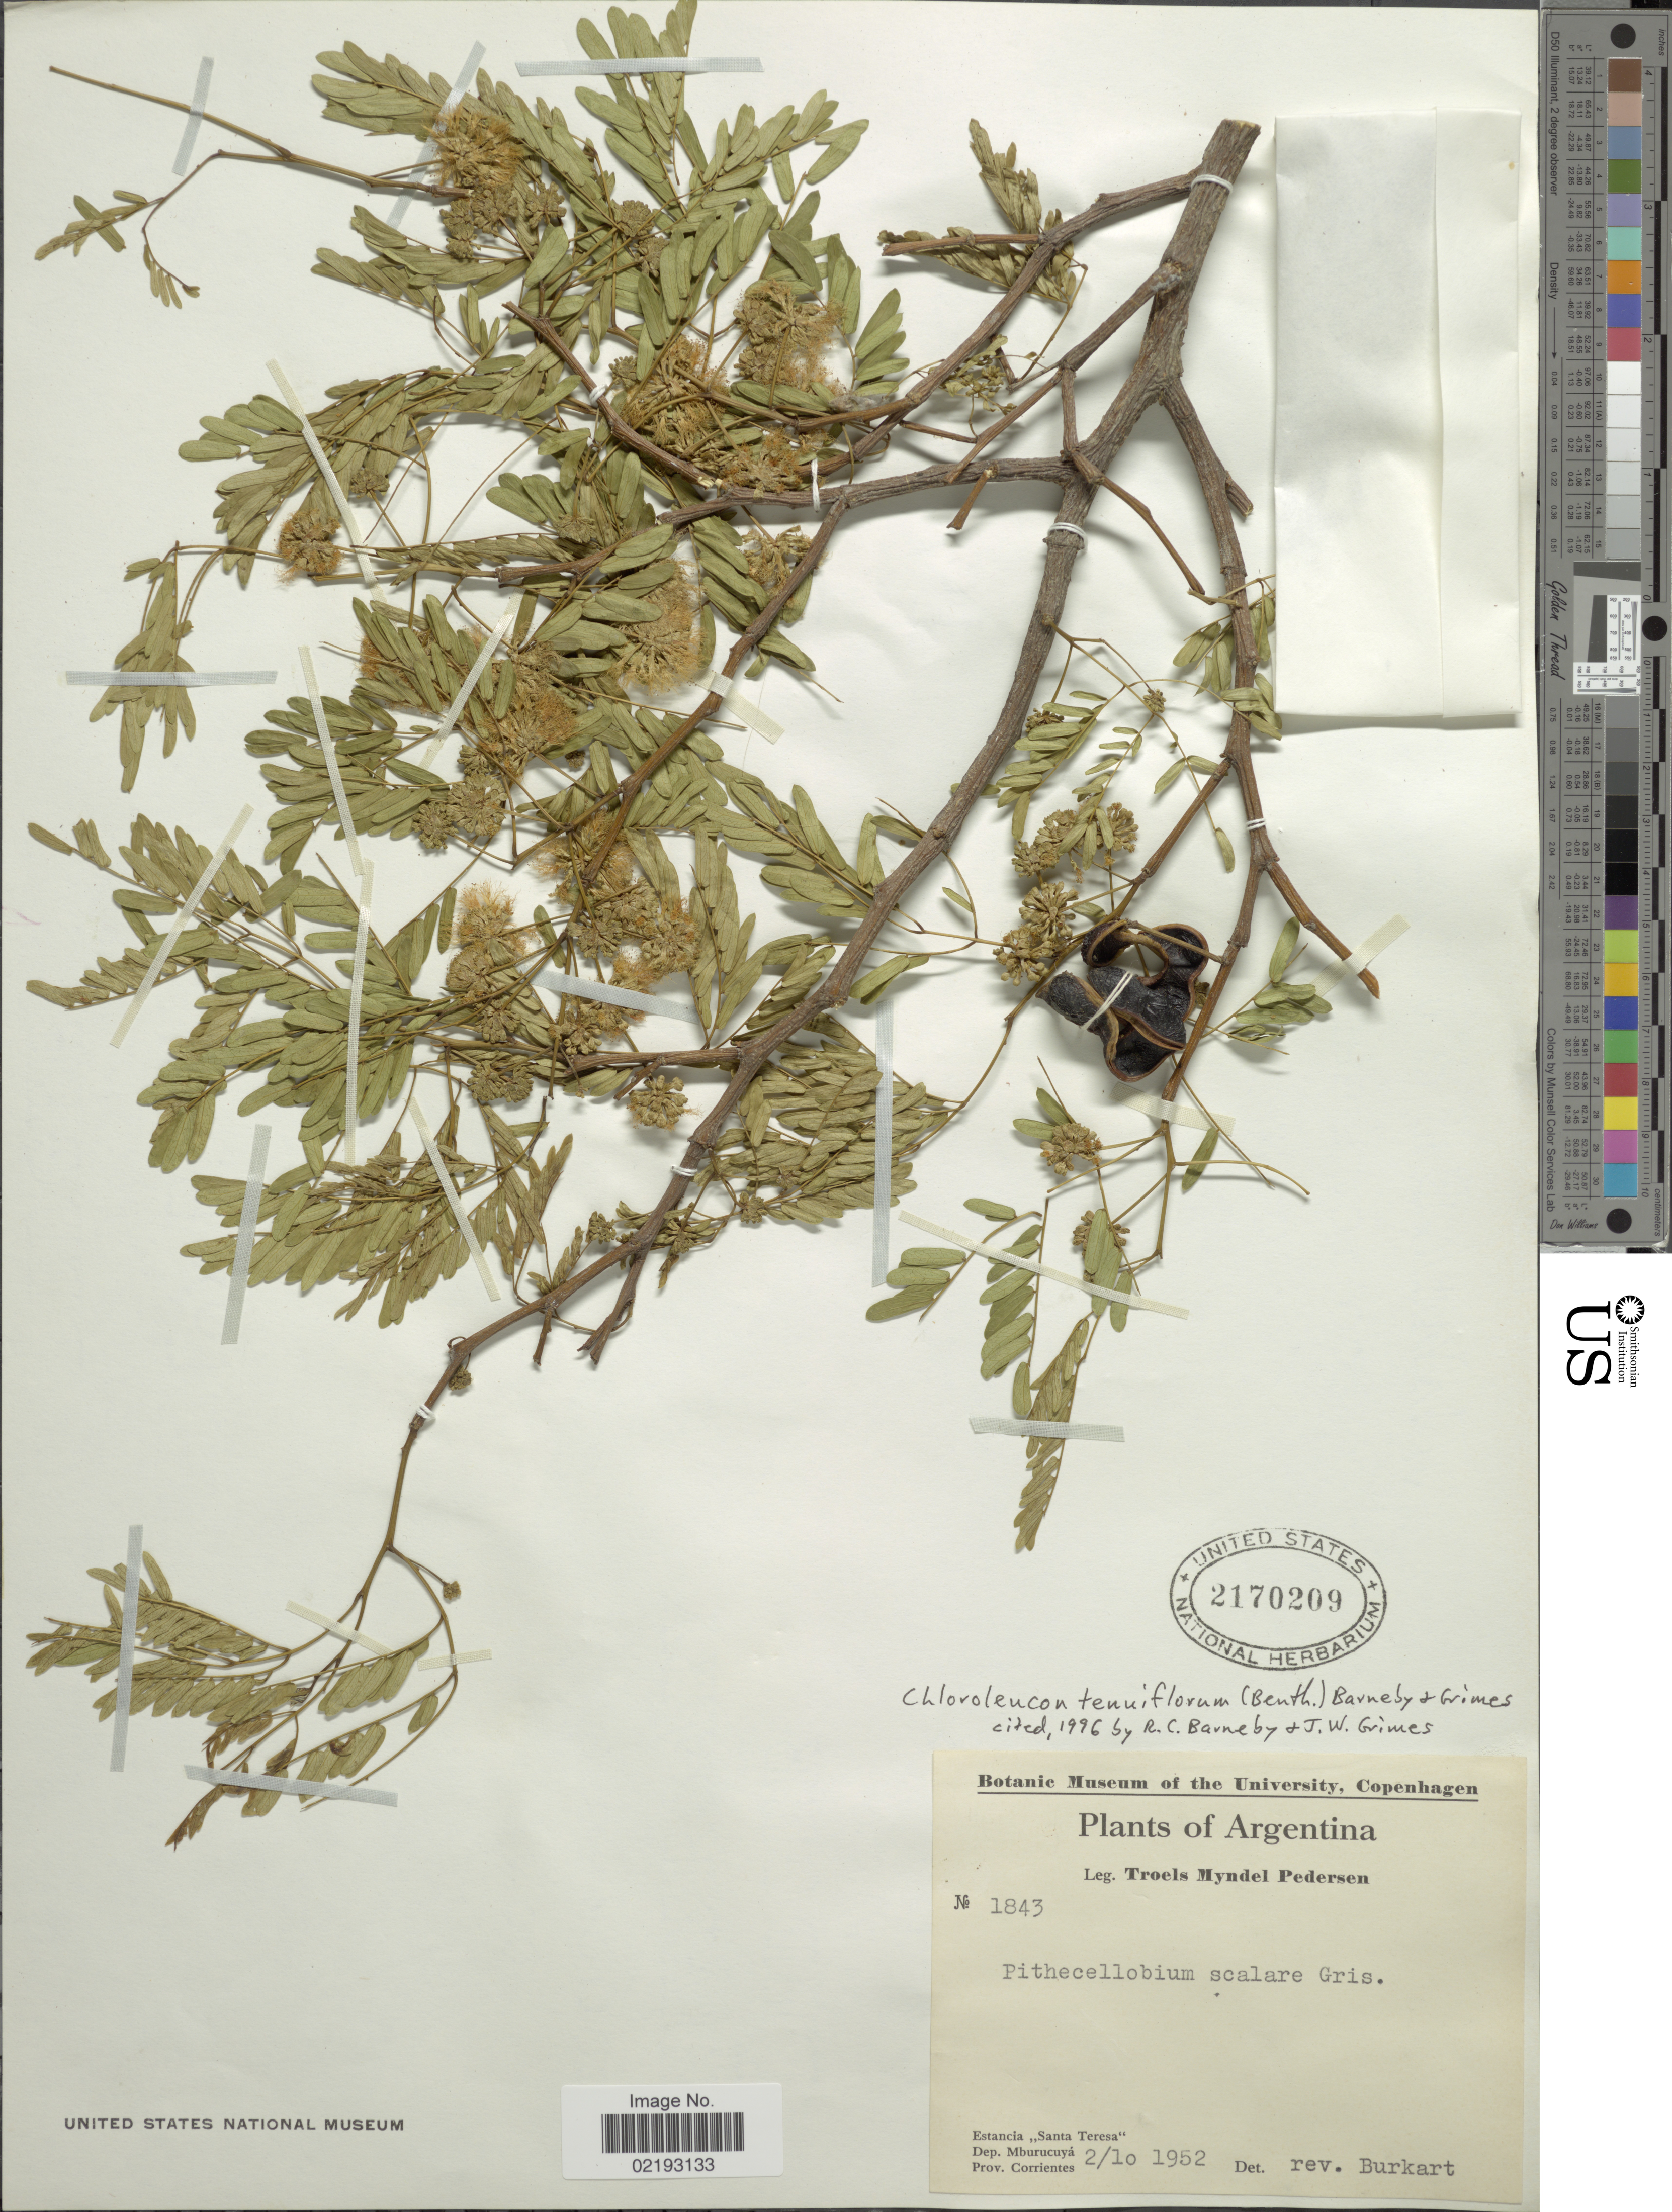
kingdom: Plantae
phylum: Tracheophyta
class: Magnoliopsida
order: Fabales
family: Fabaceae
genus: Chloroleucon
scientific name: Chloroleucon tenuiflorum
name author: (Benth.) Barneby & J.W. Grimes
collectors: T. Pederson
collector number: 1843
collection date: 1952-10-02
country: Argentina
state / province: Corrientes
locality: Estancia Santa Teresa, Dep. Mburucuya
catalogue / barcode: US 2170209